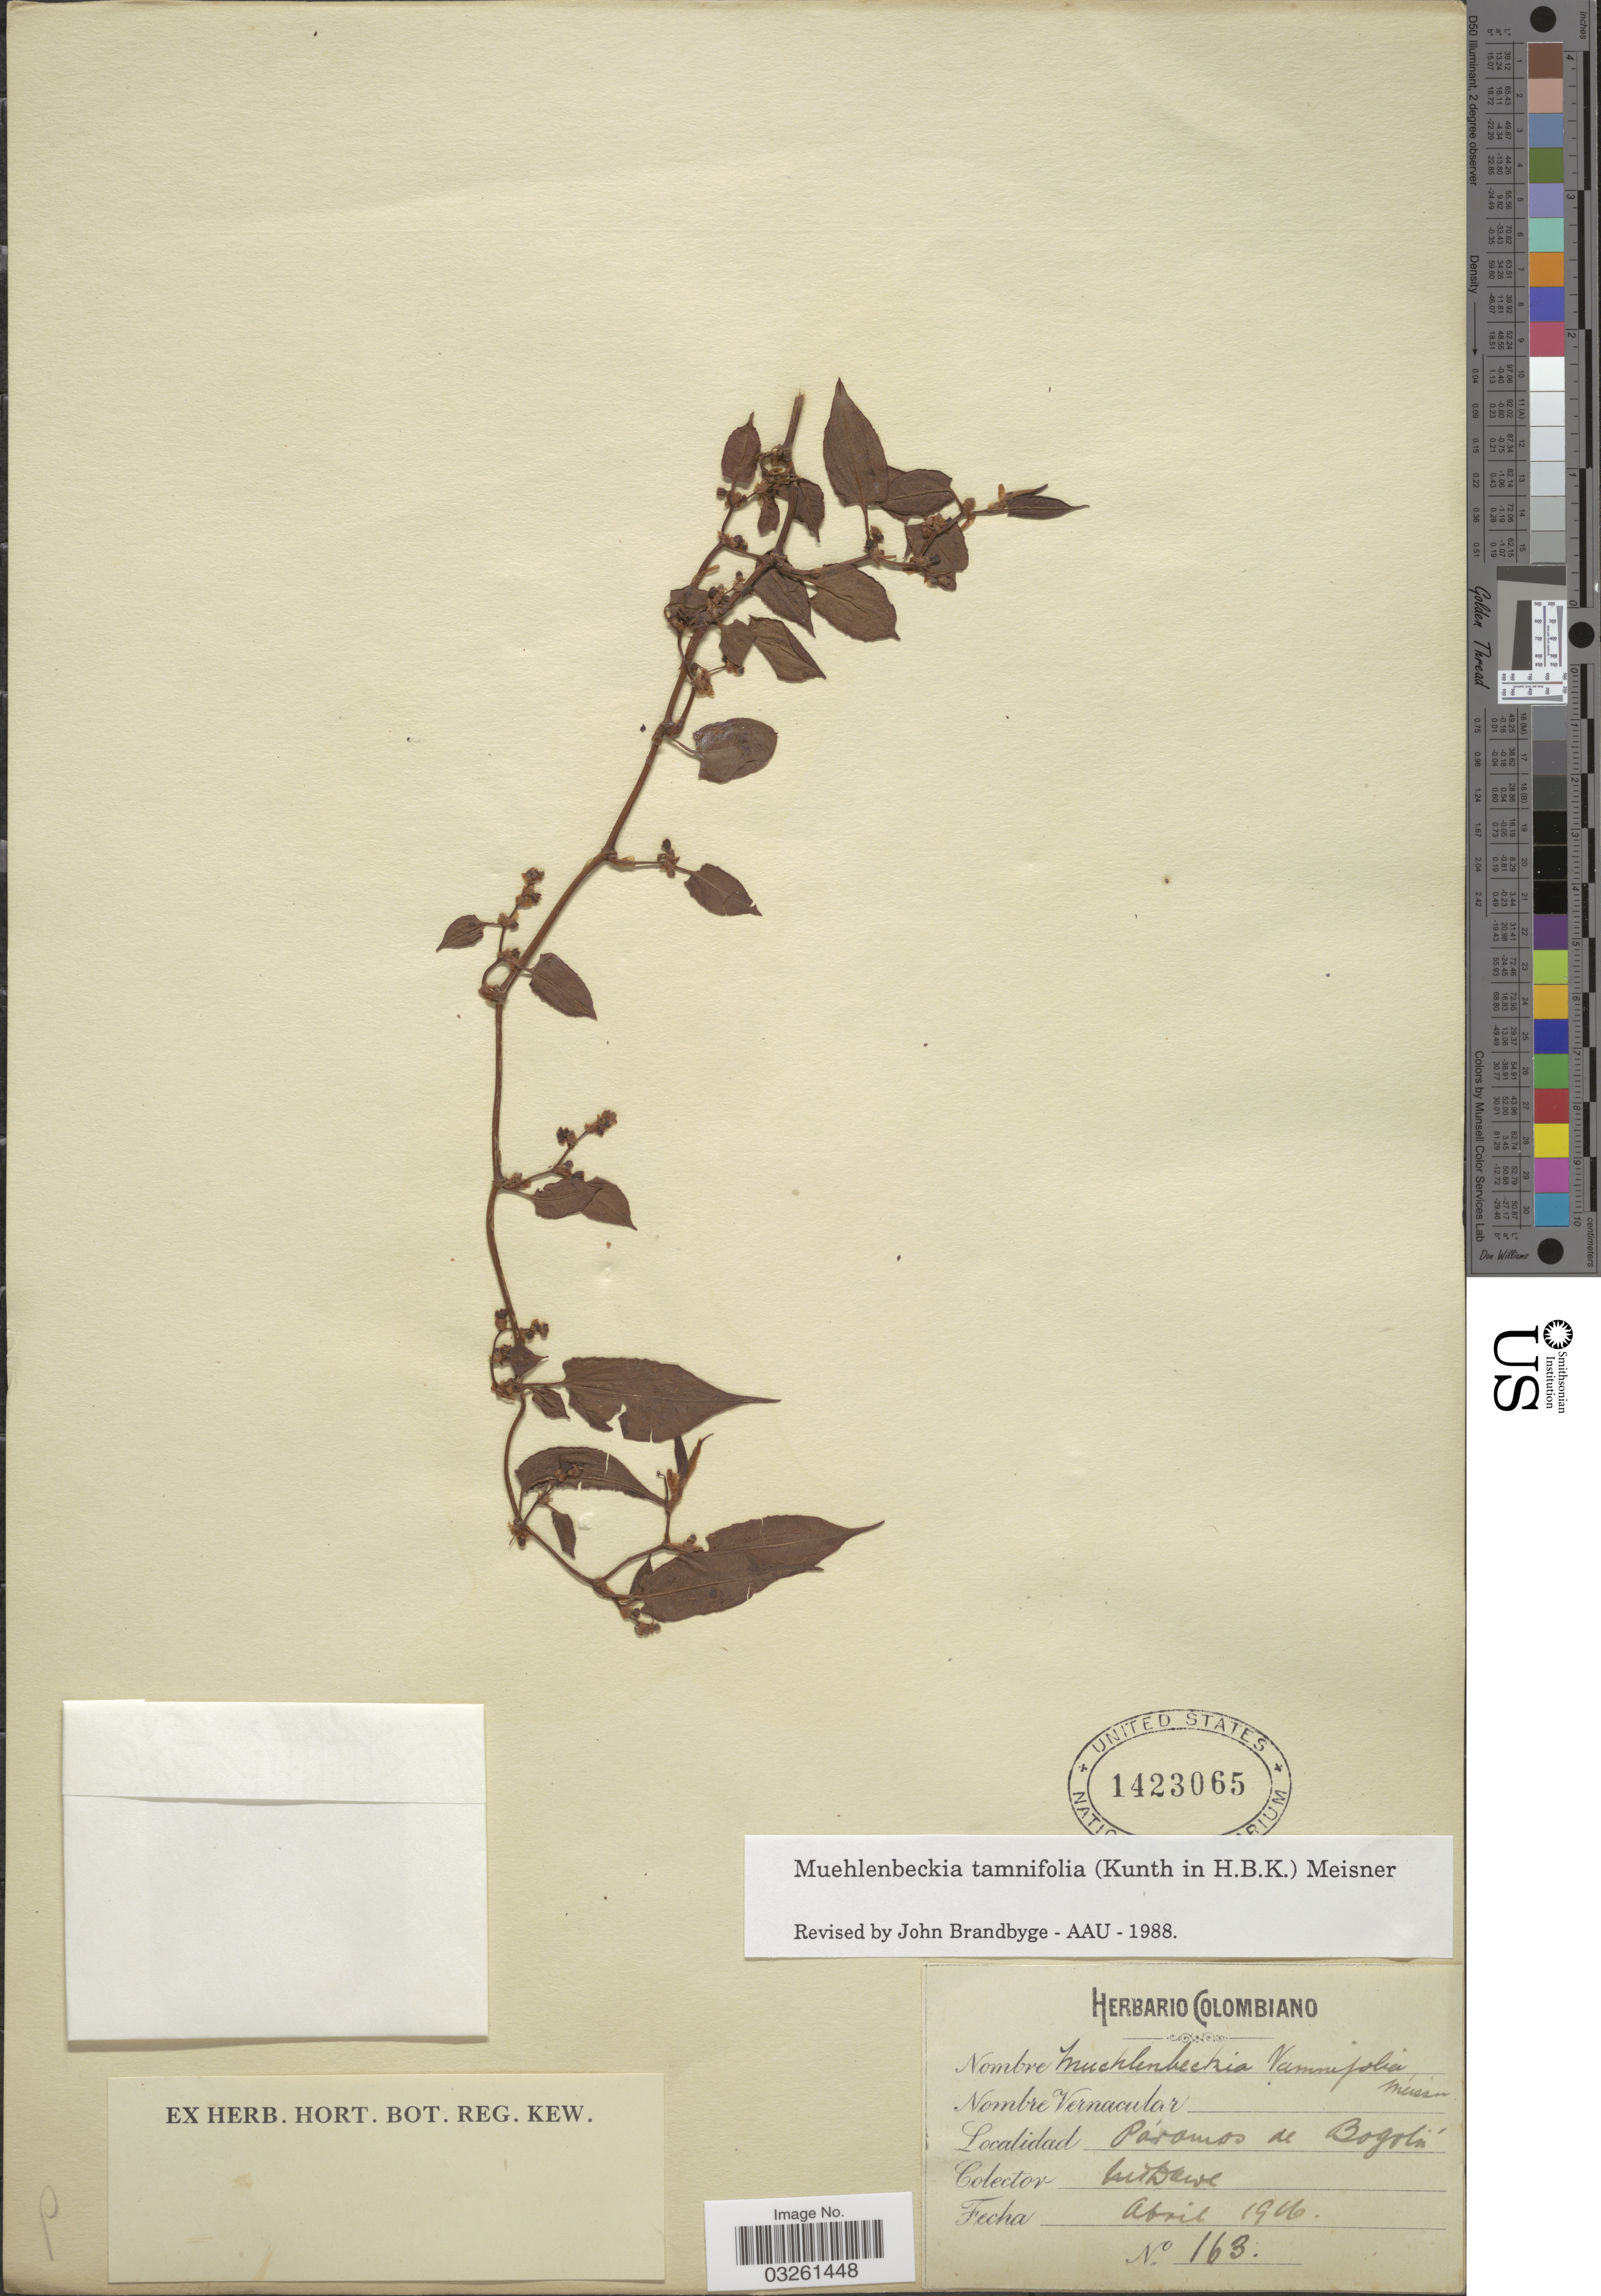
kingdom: Plantae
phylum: Tracheophyta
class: Magnoliopsida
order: Caryophyllales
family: Polygonaceae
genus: Muehlenbeckia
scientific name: Muehlenbeckia tamnifolia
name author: (Kunth) Meisn.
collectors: M. T. Dawe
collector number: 163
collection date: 1916-04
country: Colombia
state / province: Bogota D.C.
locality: Páramos de Bogotá.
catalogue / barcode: US 1423065